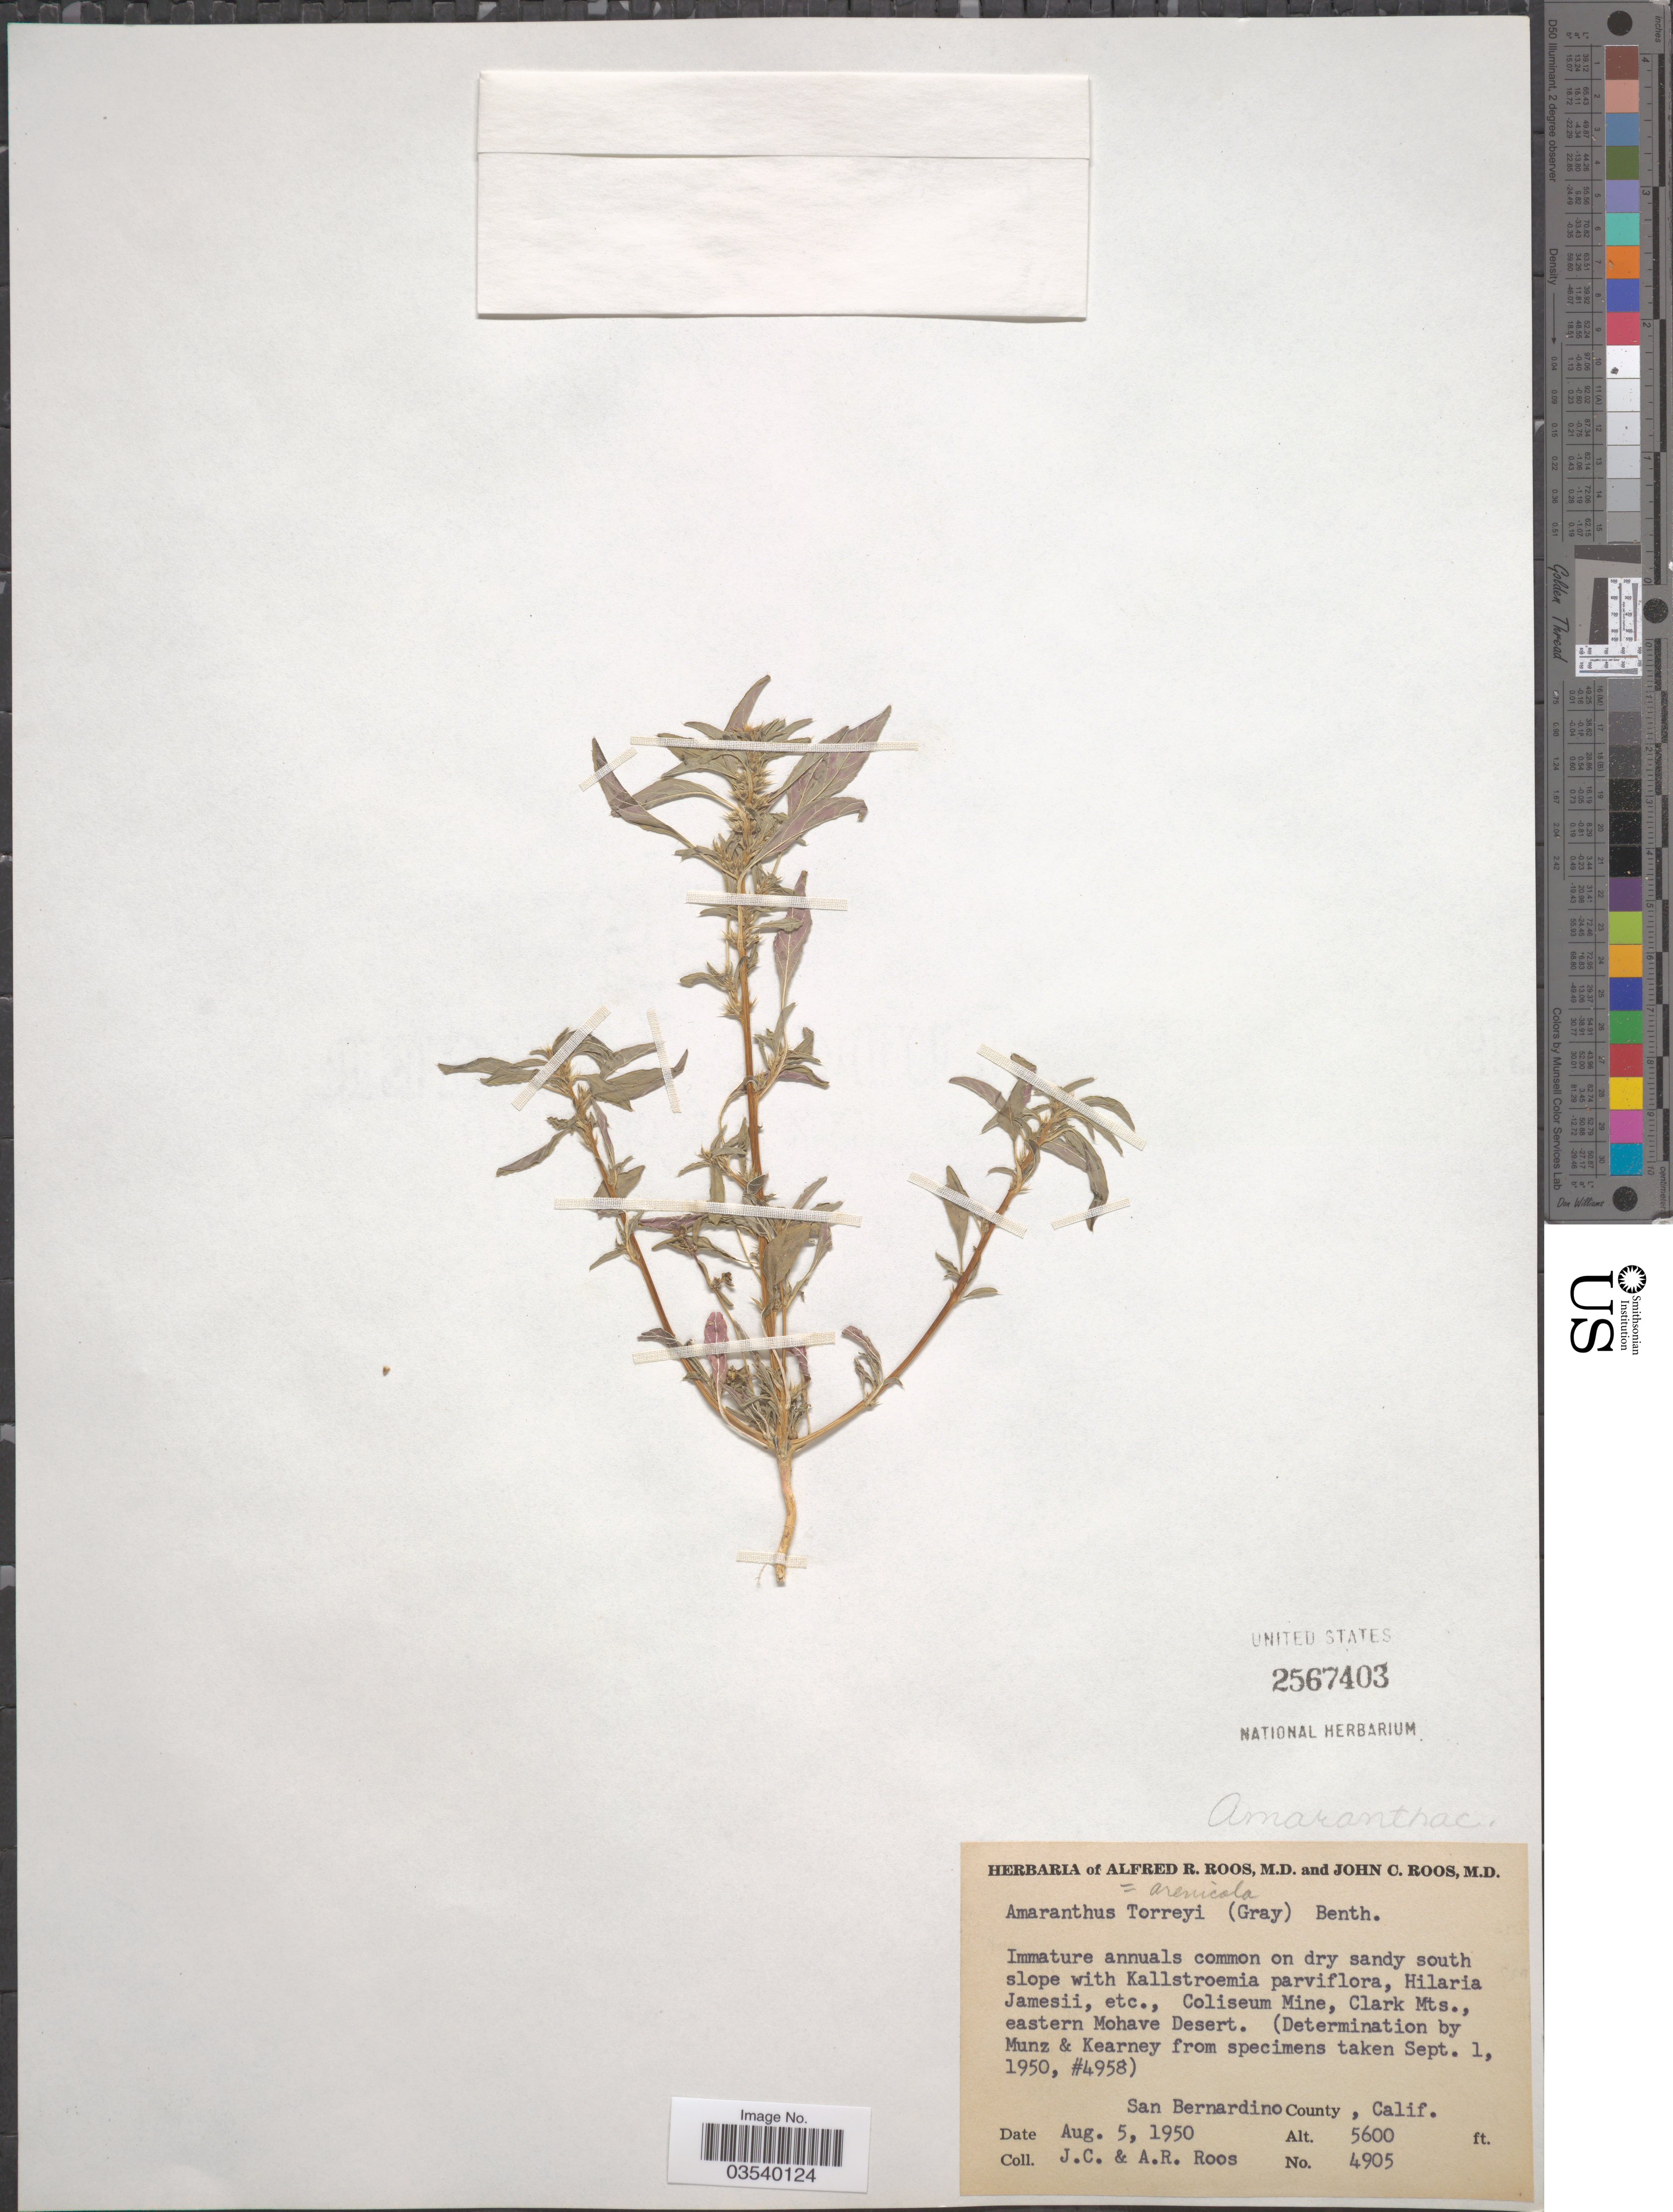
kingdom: Plantae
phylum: Tracheophyta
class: Magnoliopsida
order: Caryophyllales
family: Amaranthaceae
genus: Amaranthus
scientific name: Amaranthus arenicola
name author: I.M. Johnst.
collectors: J. C. Roos & A. R. Roos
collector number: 4905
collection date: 1950-08-05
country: United States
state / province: California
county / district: San Bernardino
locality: Coliseum Mine, Clark Mts., eastern Mohave Desert. San Bernardino County.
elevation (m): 1707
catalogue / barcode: US 2567403